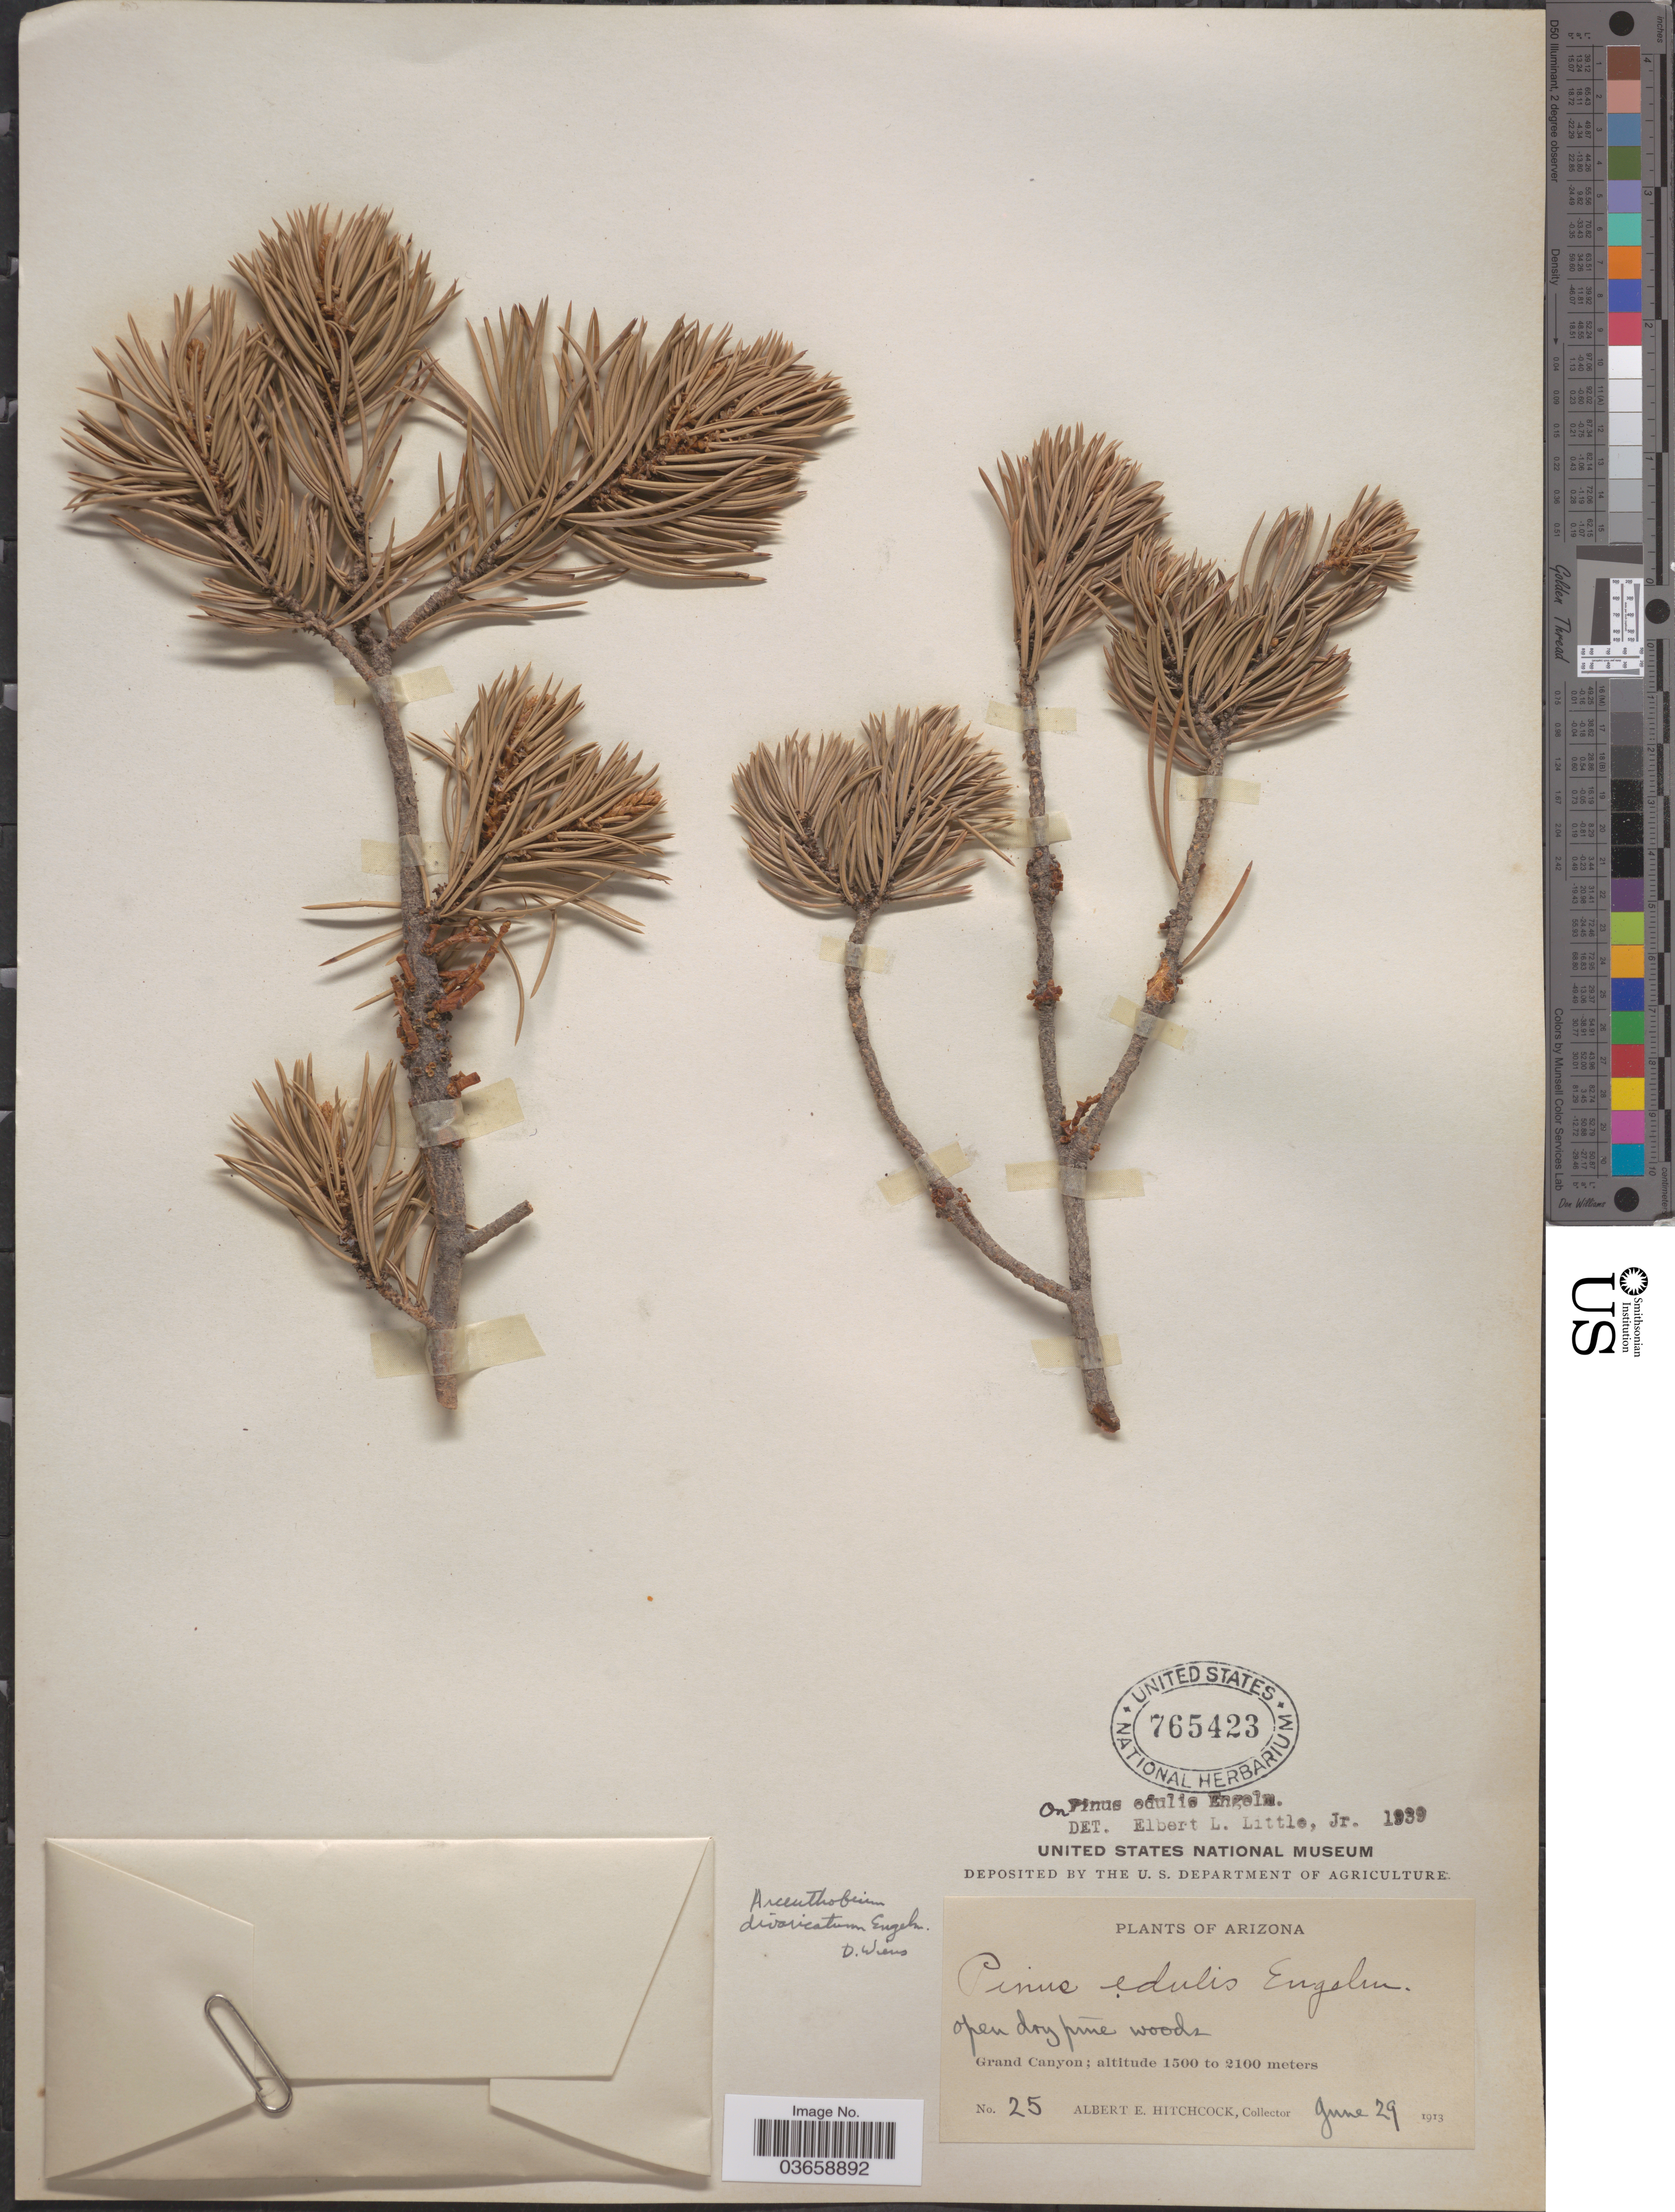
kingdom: Plantae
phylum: Tracheophyta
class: Magnoliopsida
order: Santalales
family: Viscaceae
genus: Arceuthobium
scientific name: Arceuthobium campylopodum f. divaricatum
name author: (Engelm.) L.S. Gill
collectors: A. Hitchcock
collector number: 25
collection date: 1913-06-29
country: United States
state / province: Arizona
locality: Grand Canyon.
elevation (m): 1500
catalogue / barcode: US 765423